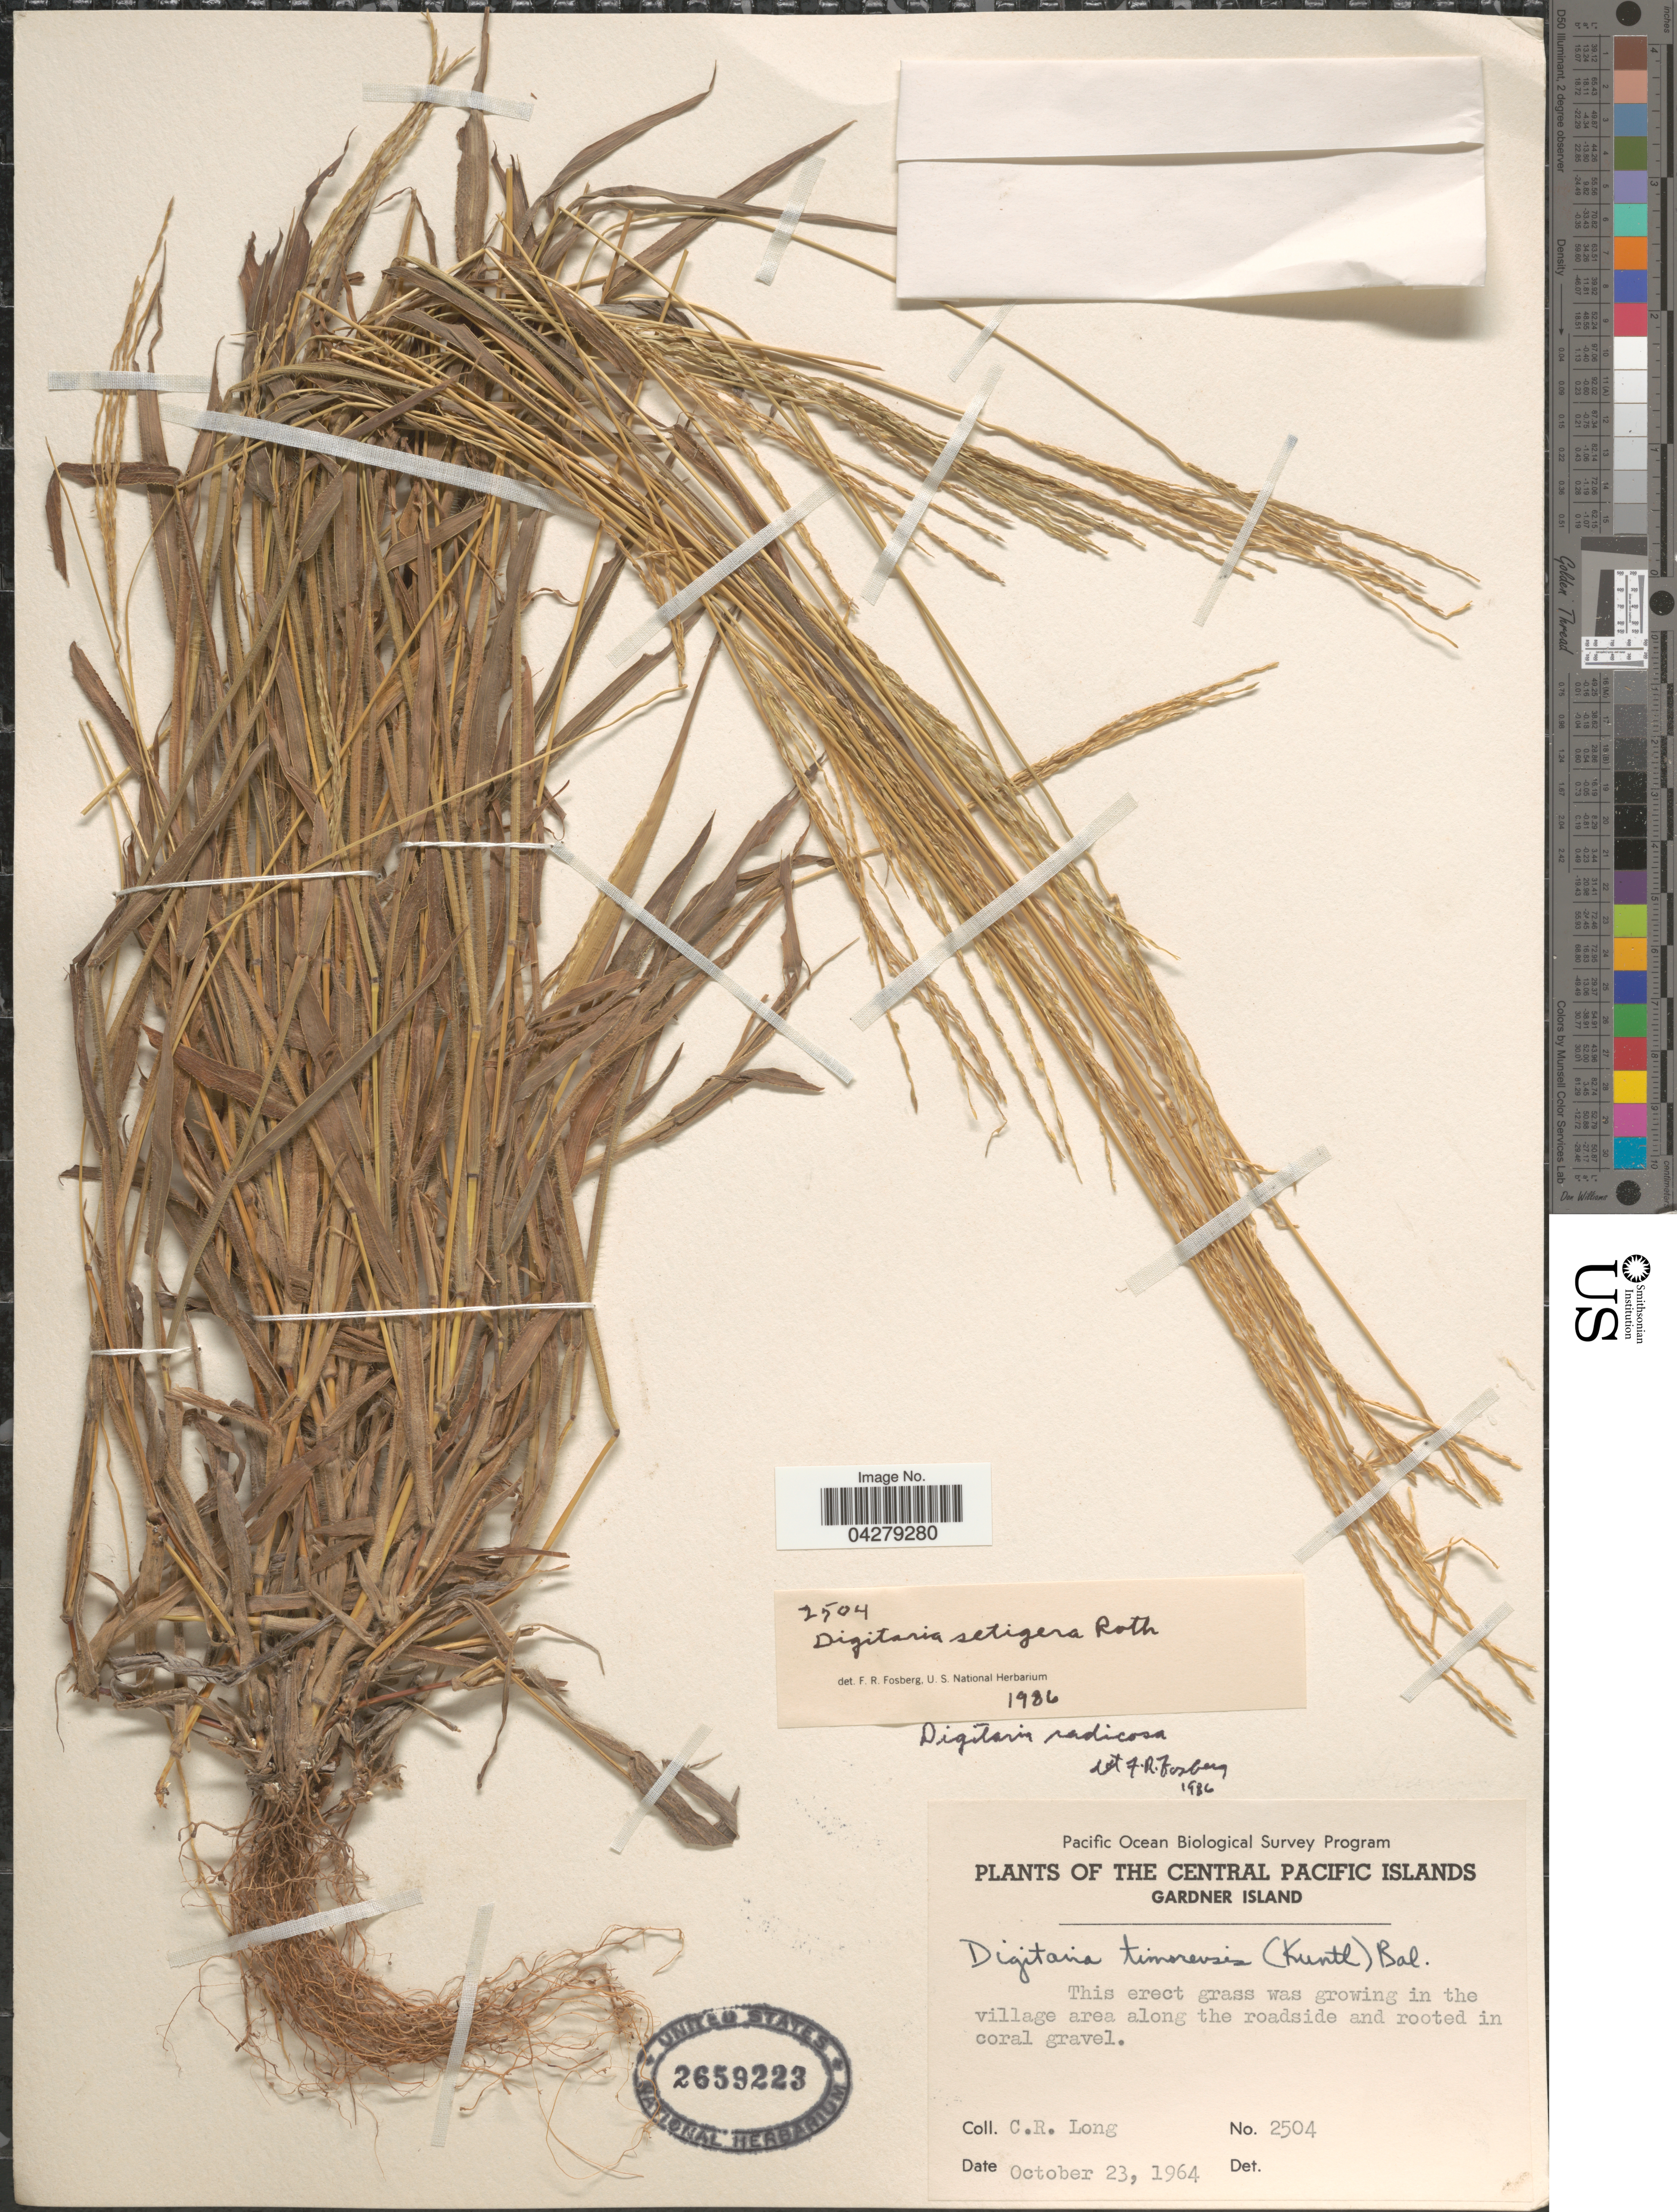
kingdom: Plantae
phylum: Tracheophyta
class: Liliopsida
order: Poales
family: Poaceae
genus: Digitaria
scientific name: Digitaria setigera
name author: Roth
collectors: C. R. Long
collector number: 2504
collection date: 1964-10-23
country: Kiribati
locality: Pacific Ocean Biological Survey Program. The Central Pacific Islands. Gardner Island. This erected grass was growing in the village area along the roadside and rooted in coral gravel.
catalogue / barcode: US 2659223